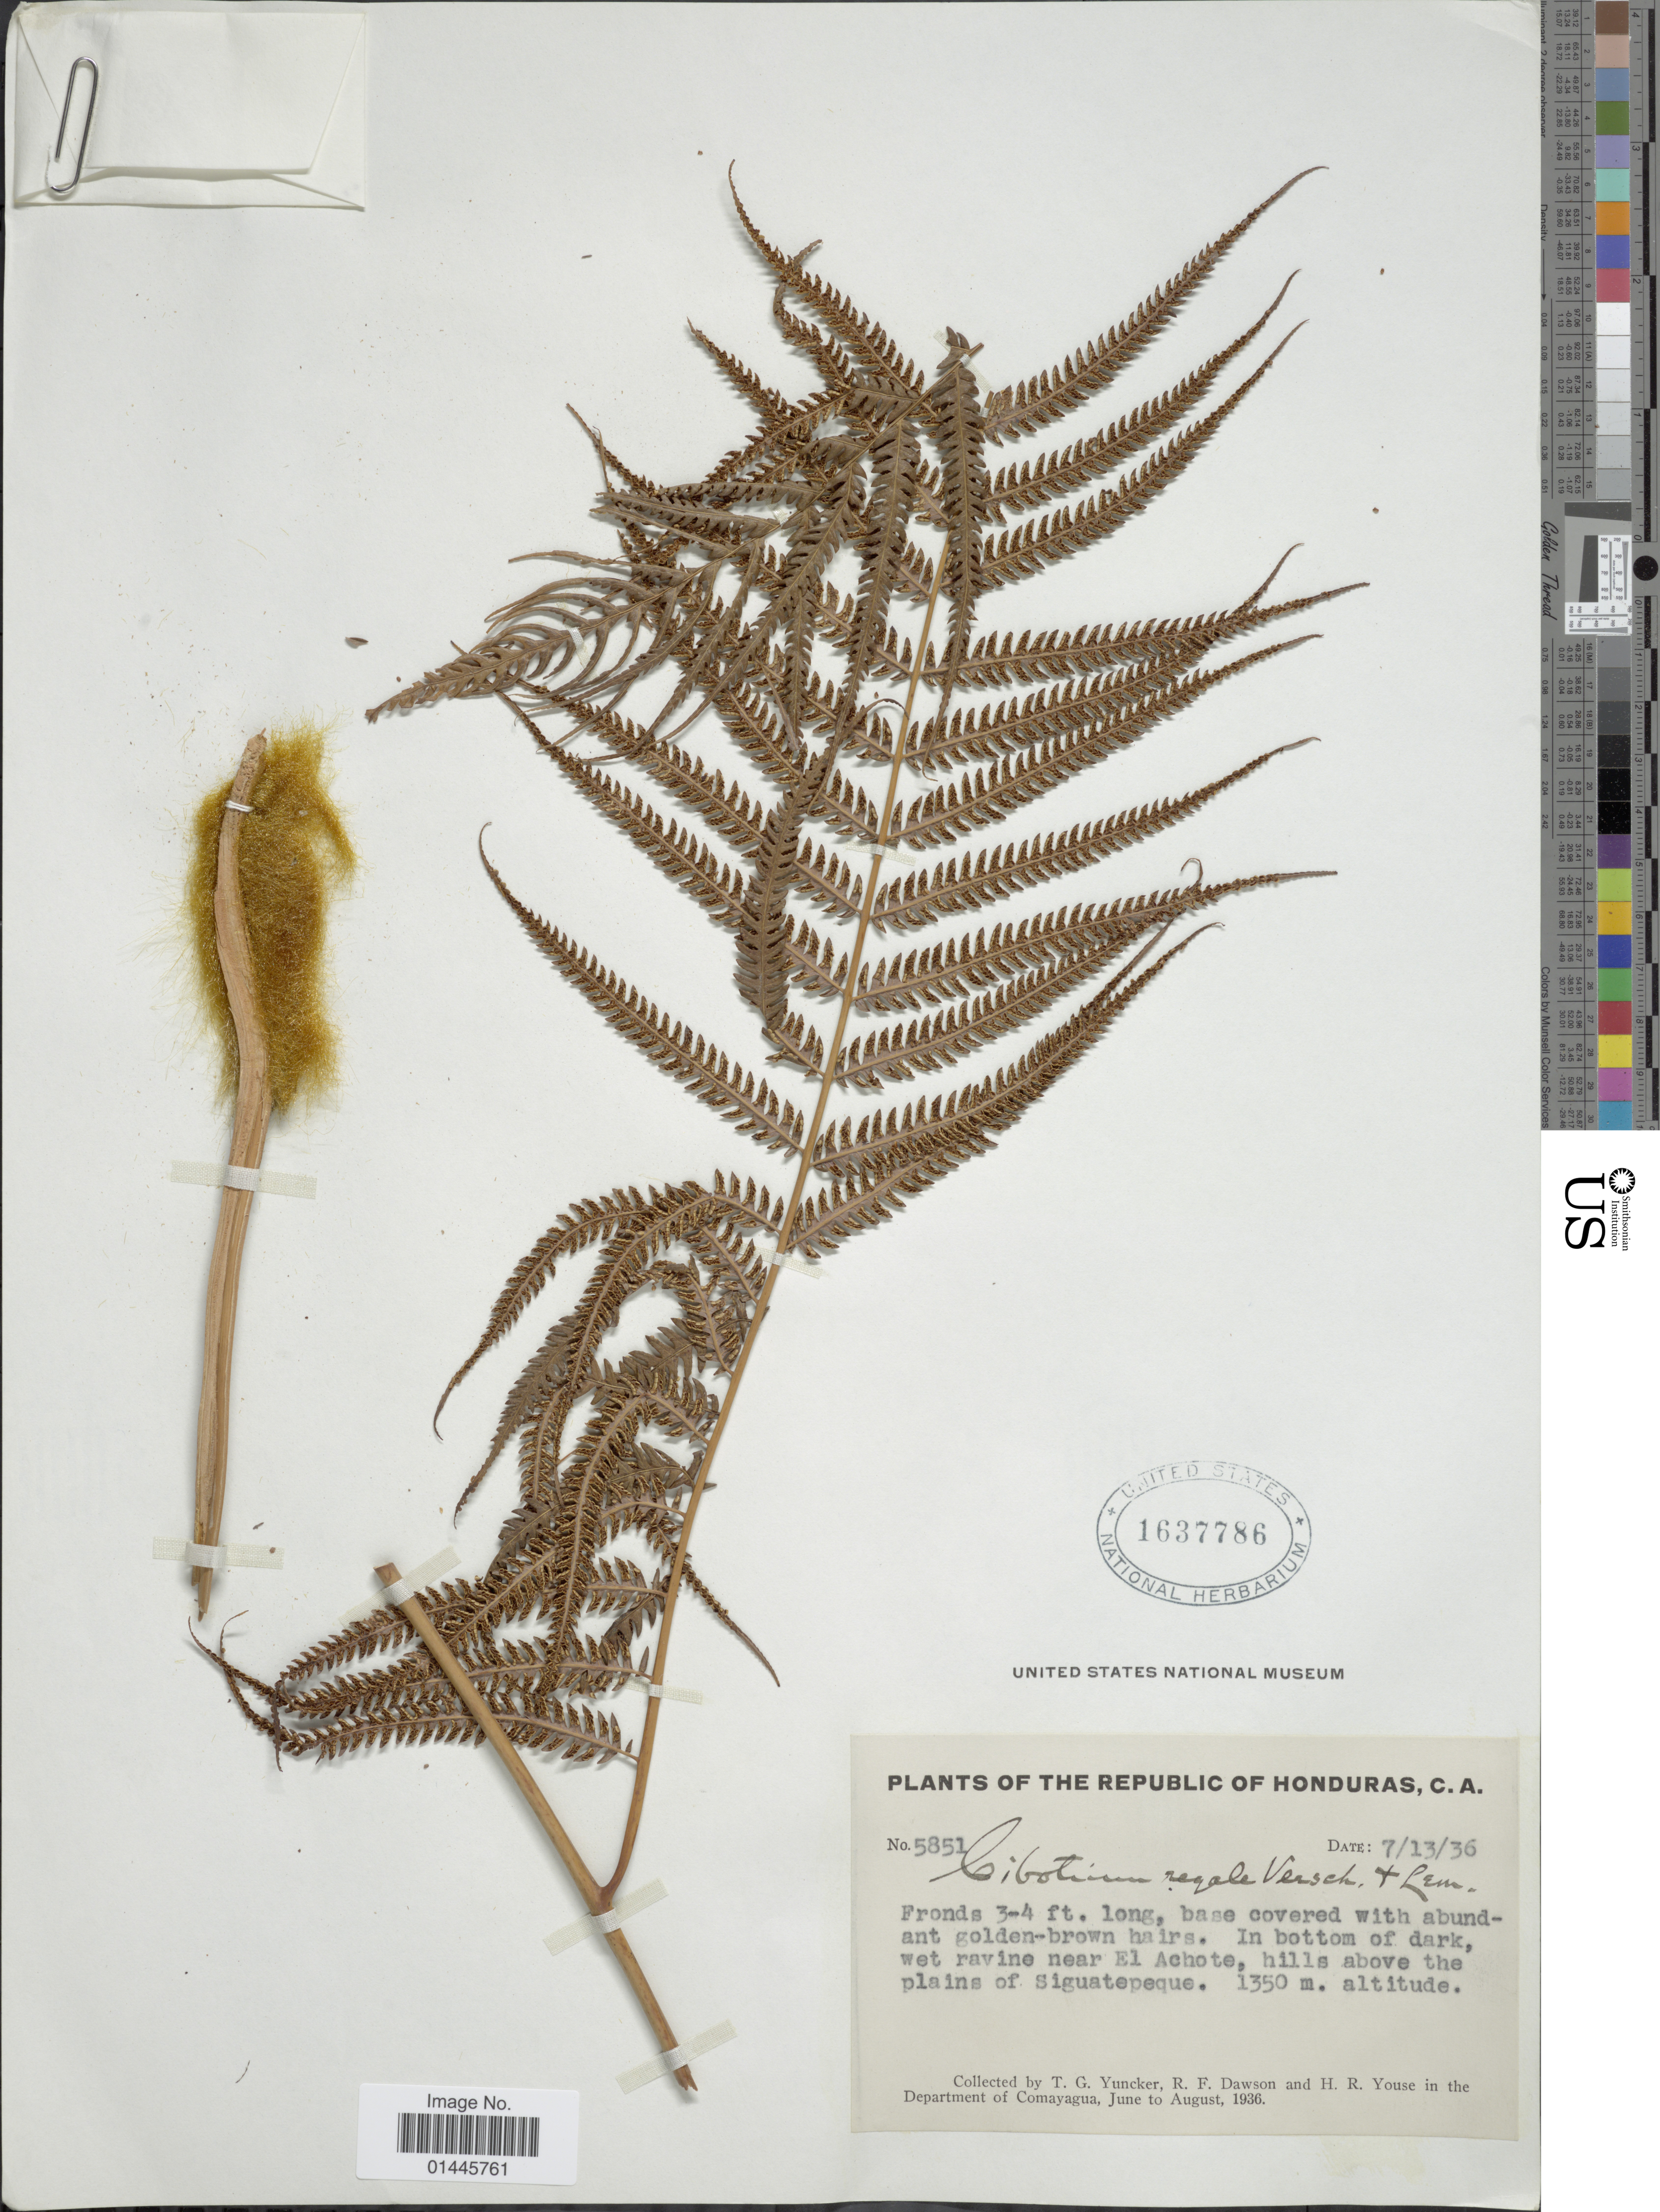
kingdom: Plantae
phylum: Tracheophyta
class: Polypodiopsida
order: Cyatheales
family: Cibotiaceae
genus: Cibotium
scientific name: Cibotium regale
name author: Verschaff. & Lem.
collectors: T. G. Yuncker, R. F. Dawson & H. Youse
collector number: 5851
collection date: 1936-07-13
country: Honduras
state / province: Comayagua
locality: In bottom of dark wet ravine near El Achote, hills above the plains of Siguatepeque.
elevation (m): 1350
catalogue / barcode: US 1637786